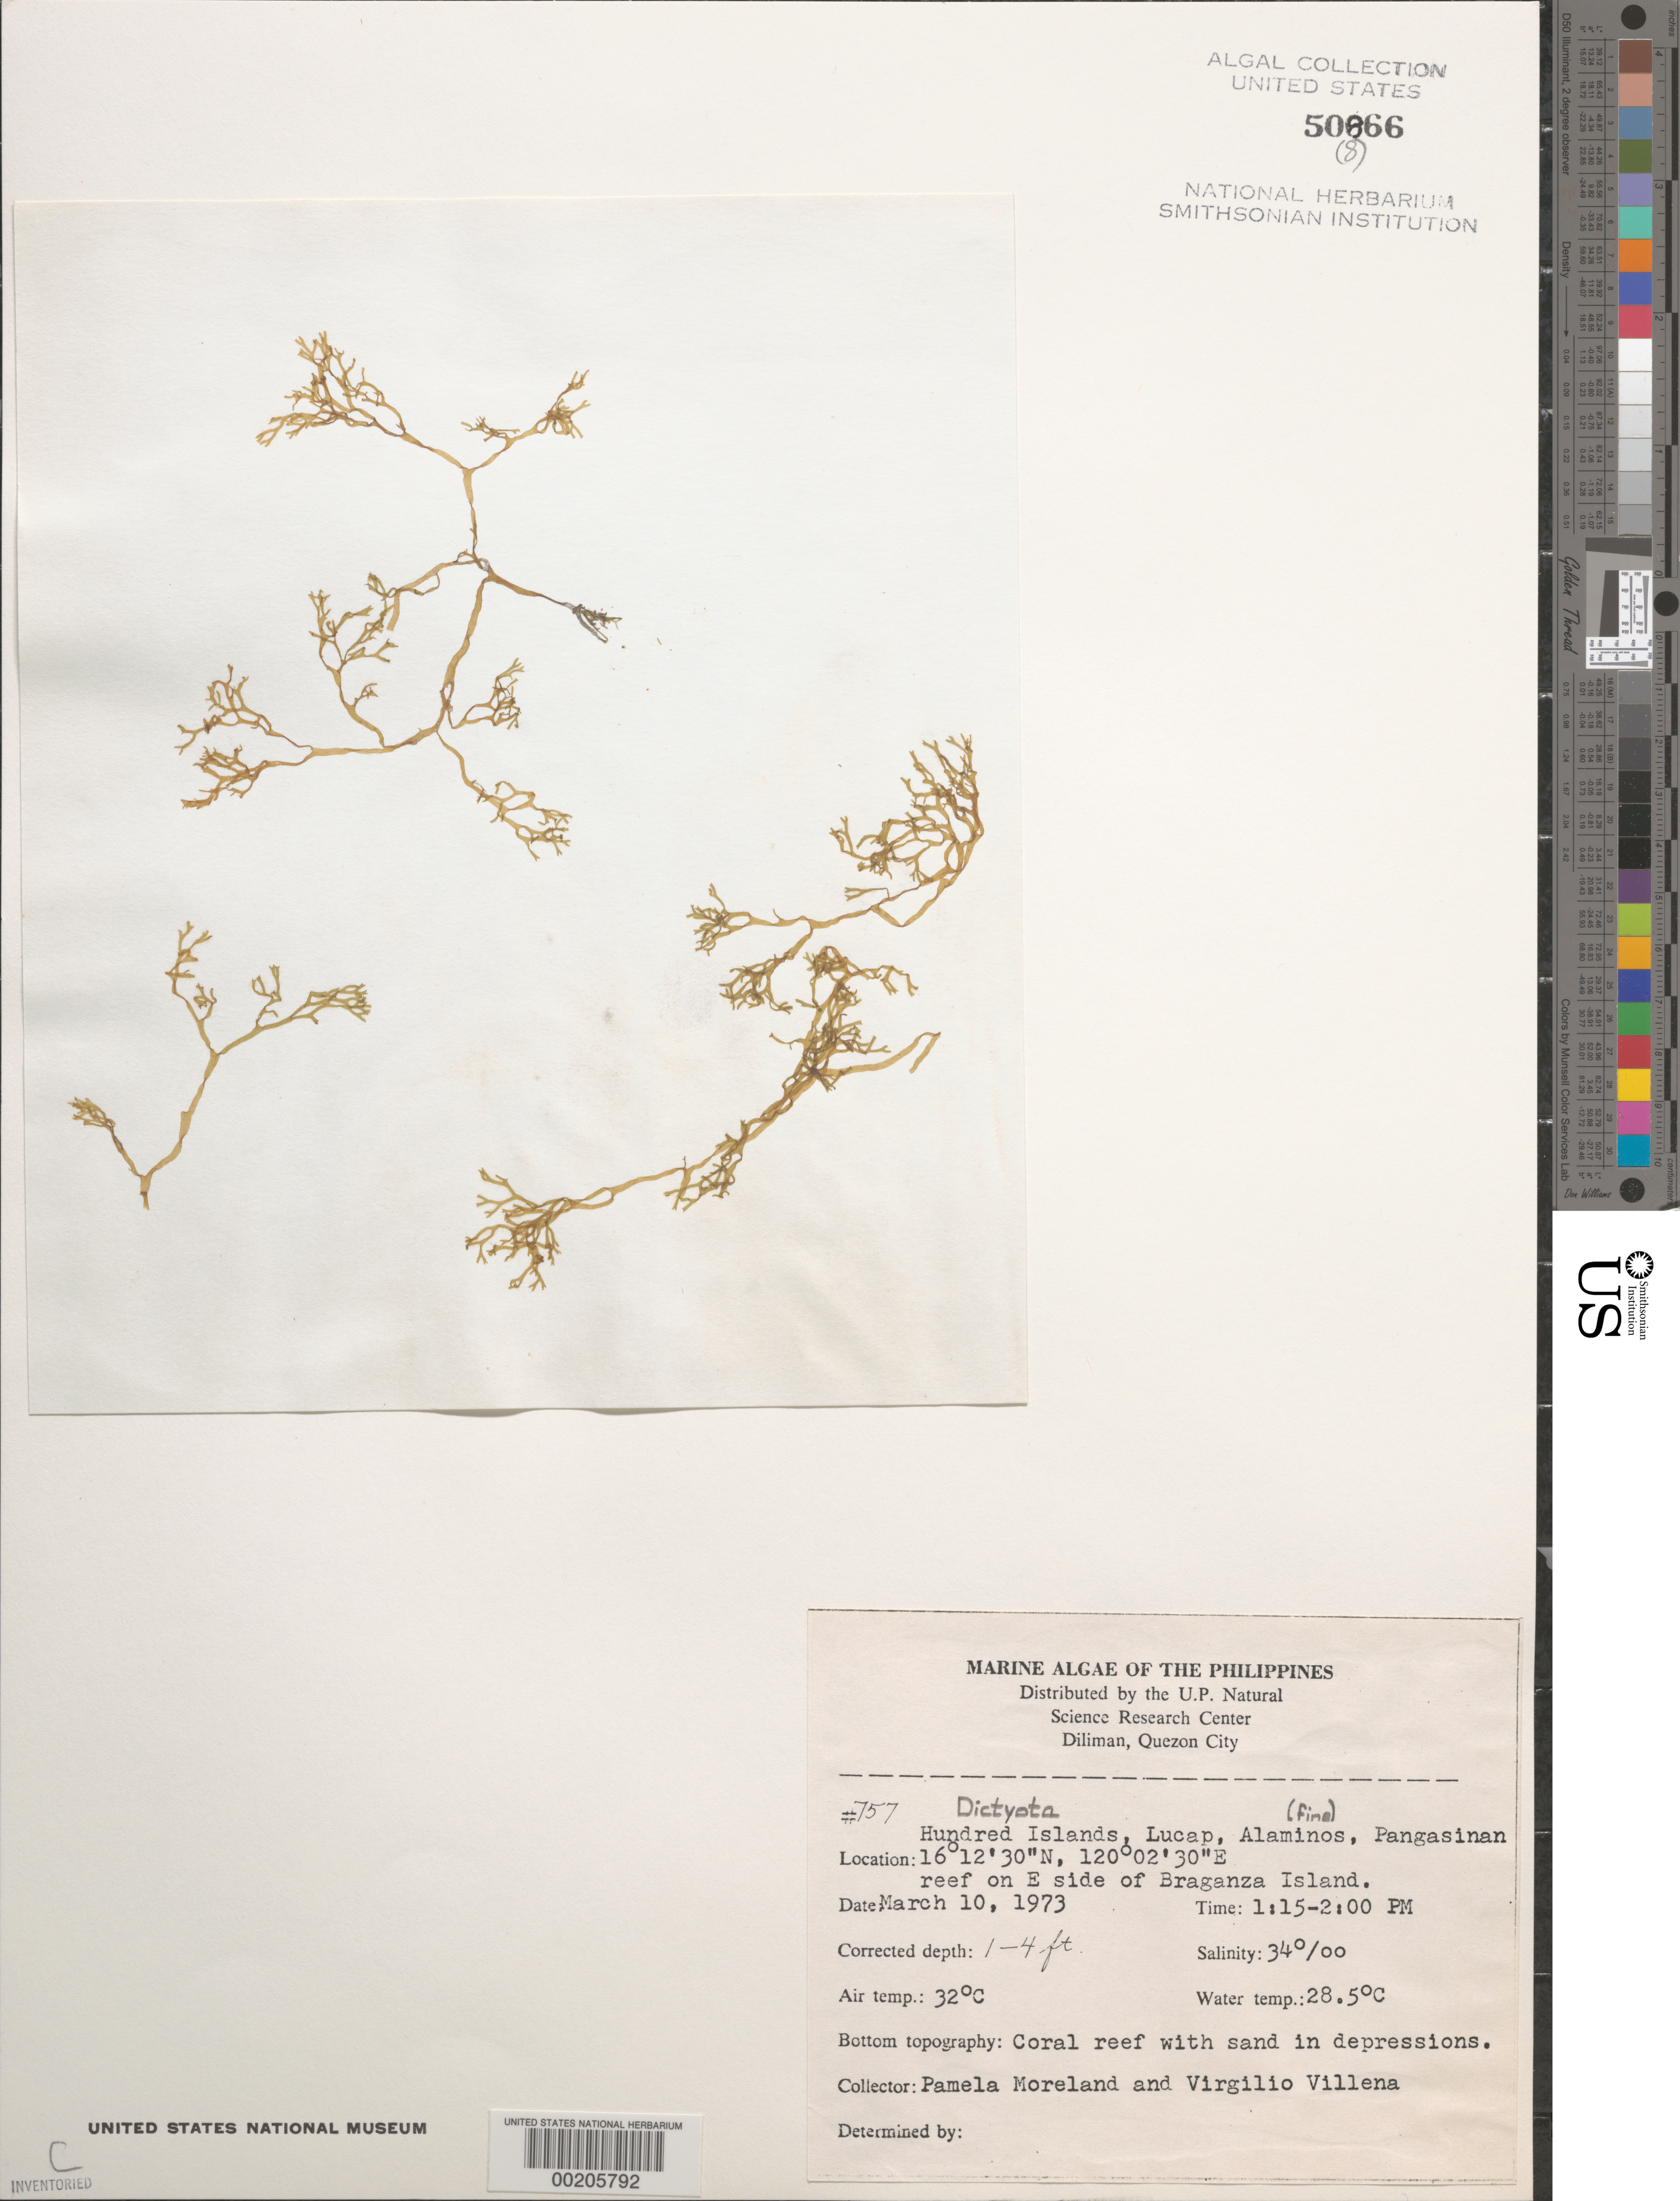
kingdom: Chromista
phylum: Ochrophyta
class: Phaeophyceae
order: Dictyotales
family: Dictyotaceae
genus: Dictyota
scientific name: Dictyota sp.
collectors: P. Moreland & V. Villena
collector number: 757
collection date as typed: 10 Mar 1973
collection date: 1973-03-10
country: Philippines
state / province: Ilocos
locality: Hundred islands, lucap, alaminos, pangasinan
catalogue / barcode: US 50866